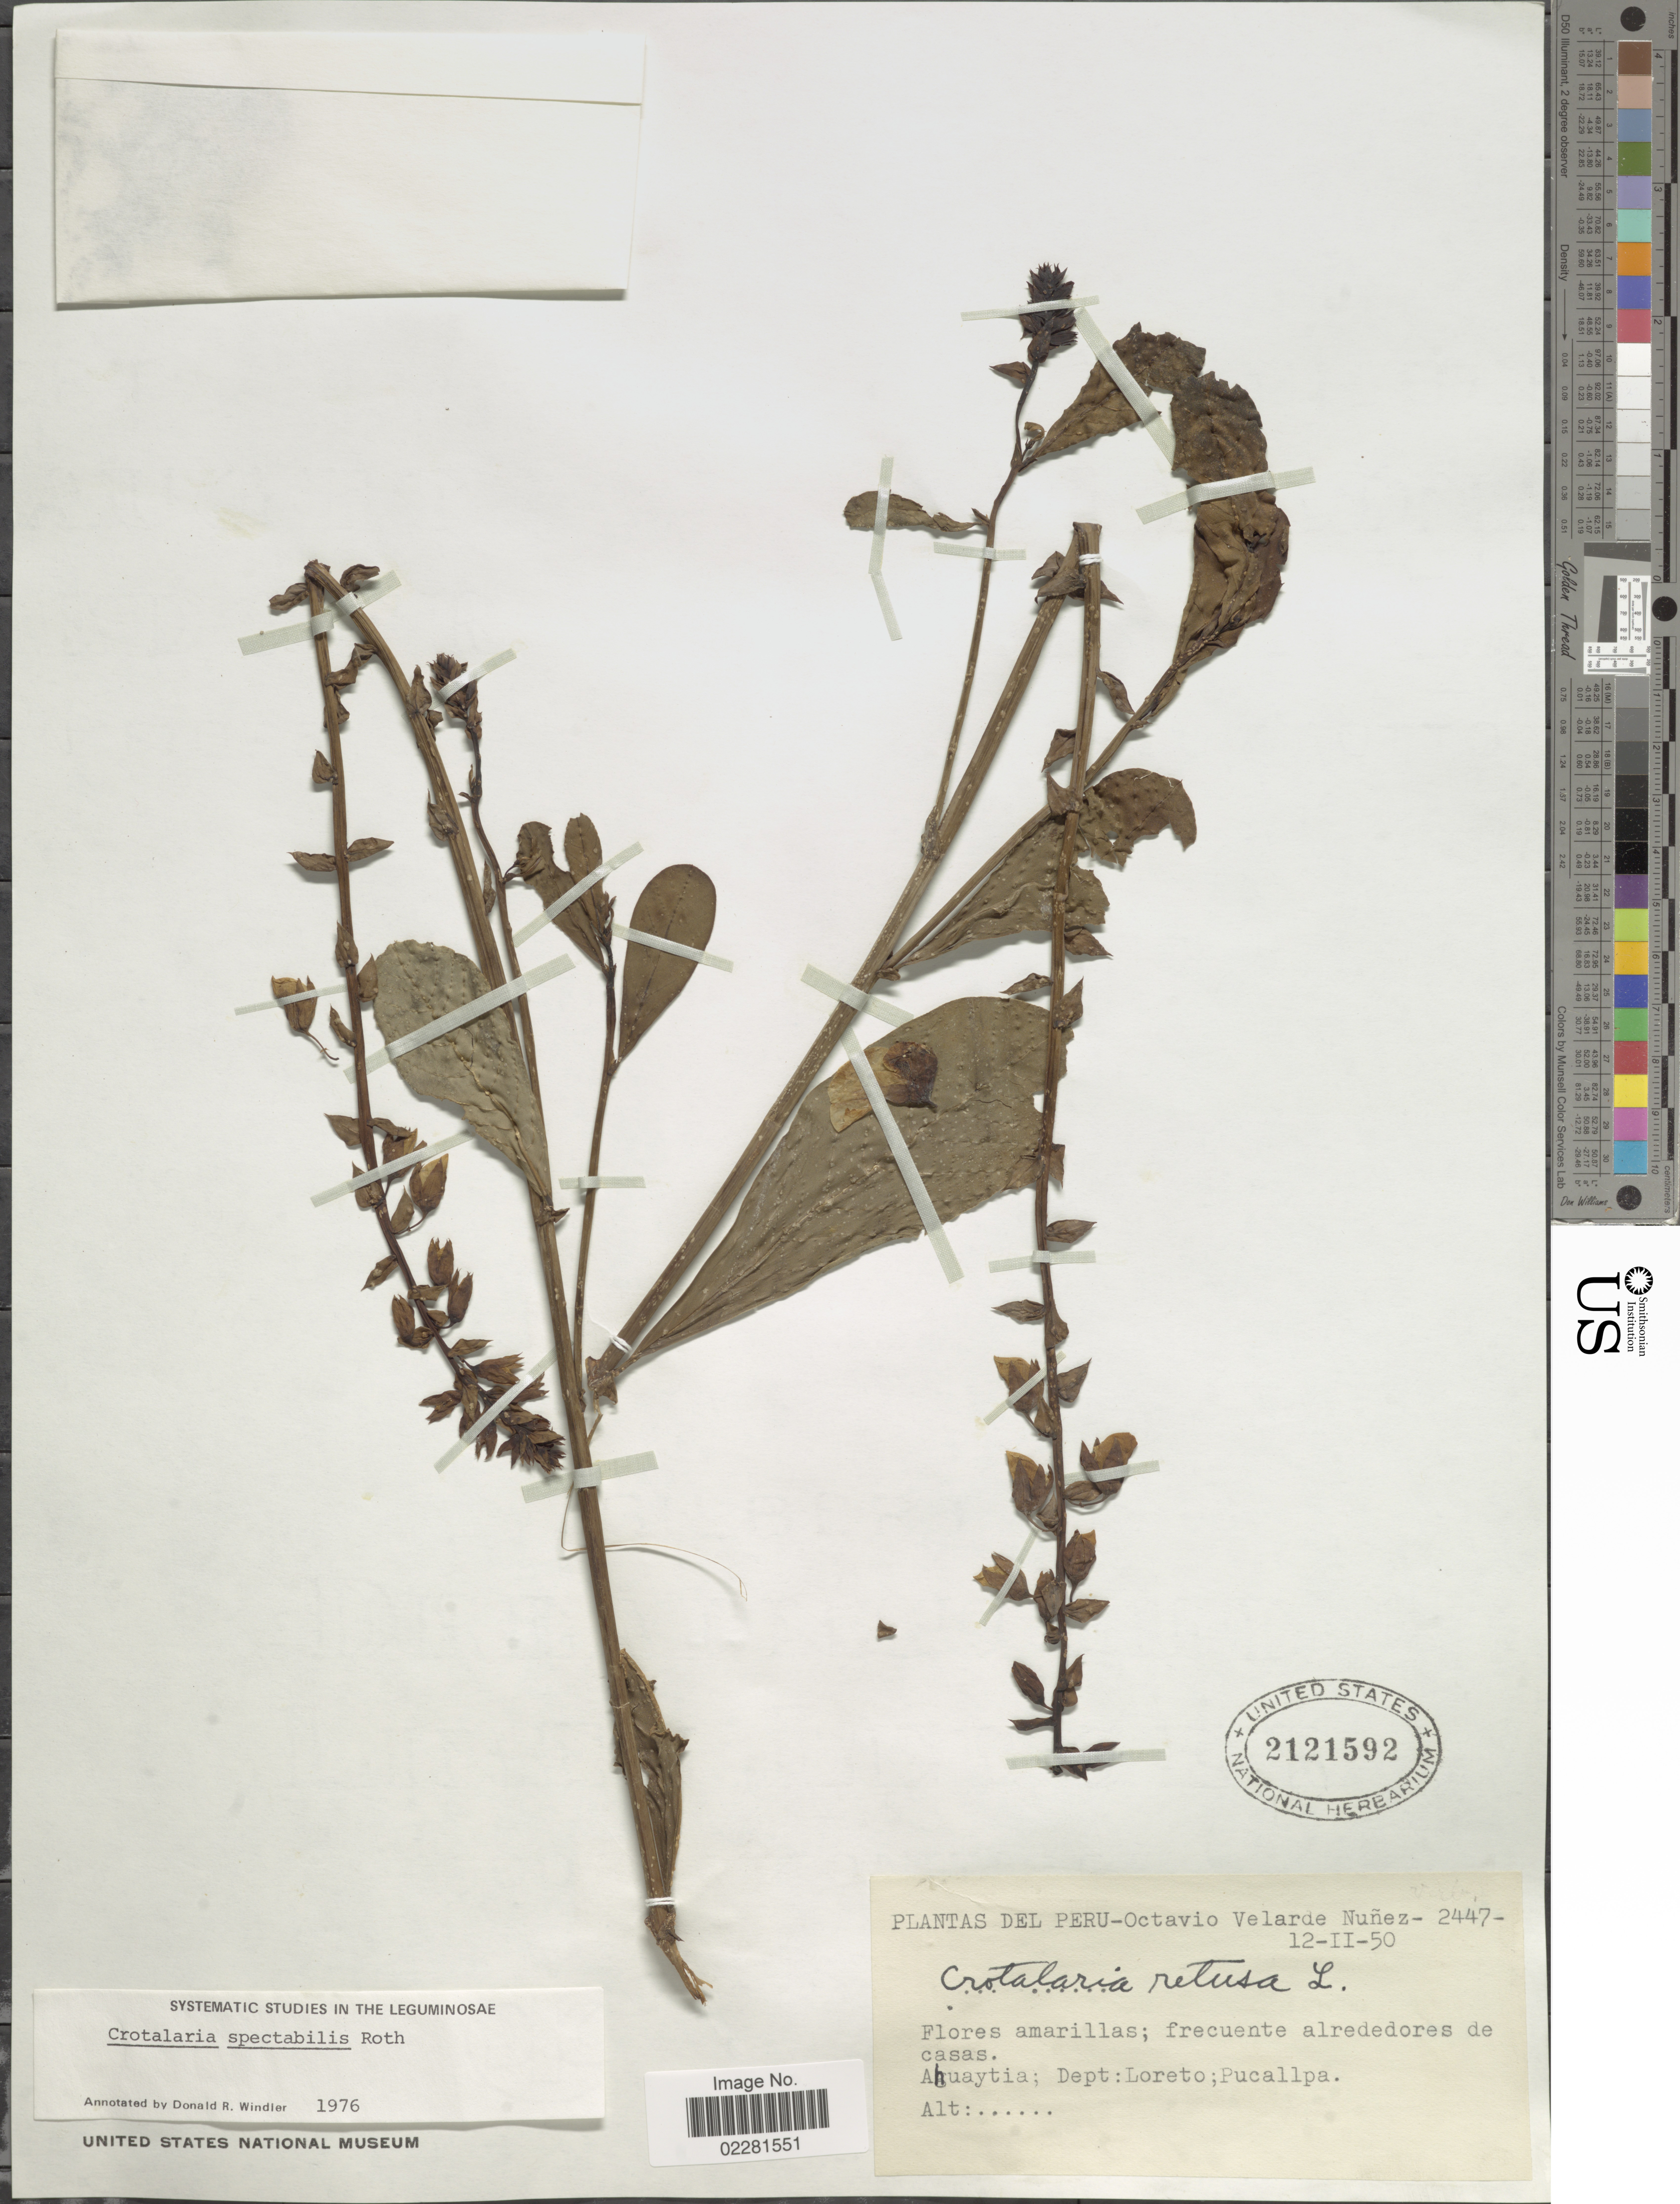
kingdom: Plantae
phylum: Tracheophyta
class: Magnoliopsida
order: Fabales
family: Fabaceae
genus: Crotalaria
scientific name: Crotalaria spectabilis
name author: Roth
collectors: O. Velarde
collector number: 2447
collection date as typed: Transcribed d/m/y: 12/2/50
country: Peru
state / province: Loreto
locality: Ahuaytia, Pucallpa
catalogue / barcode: US 2121592